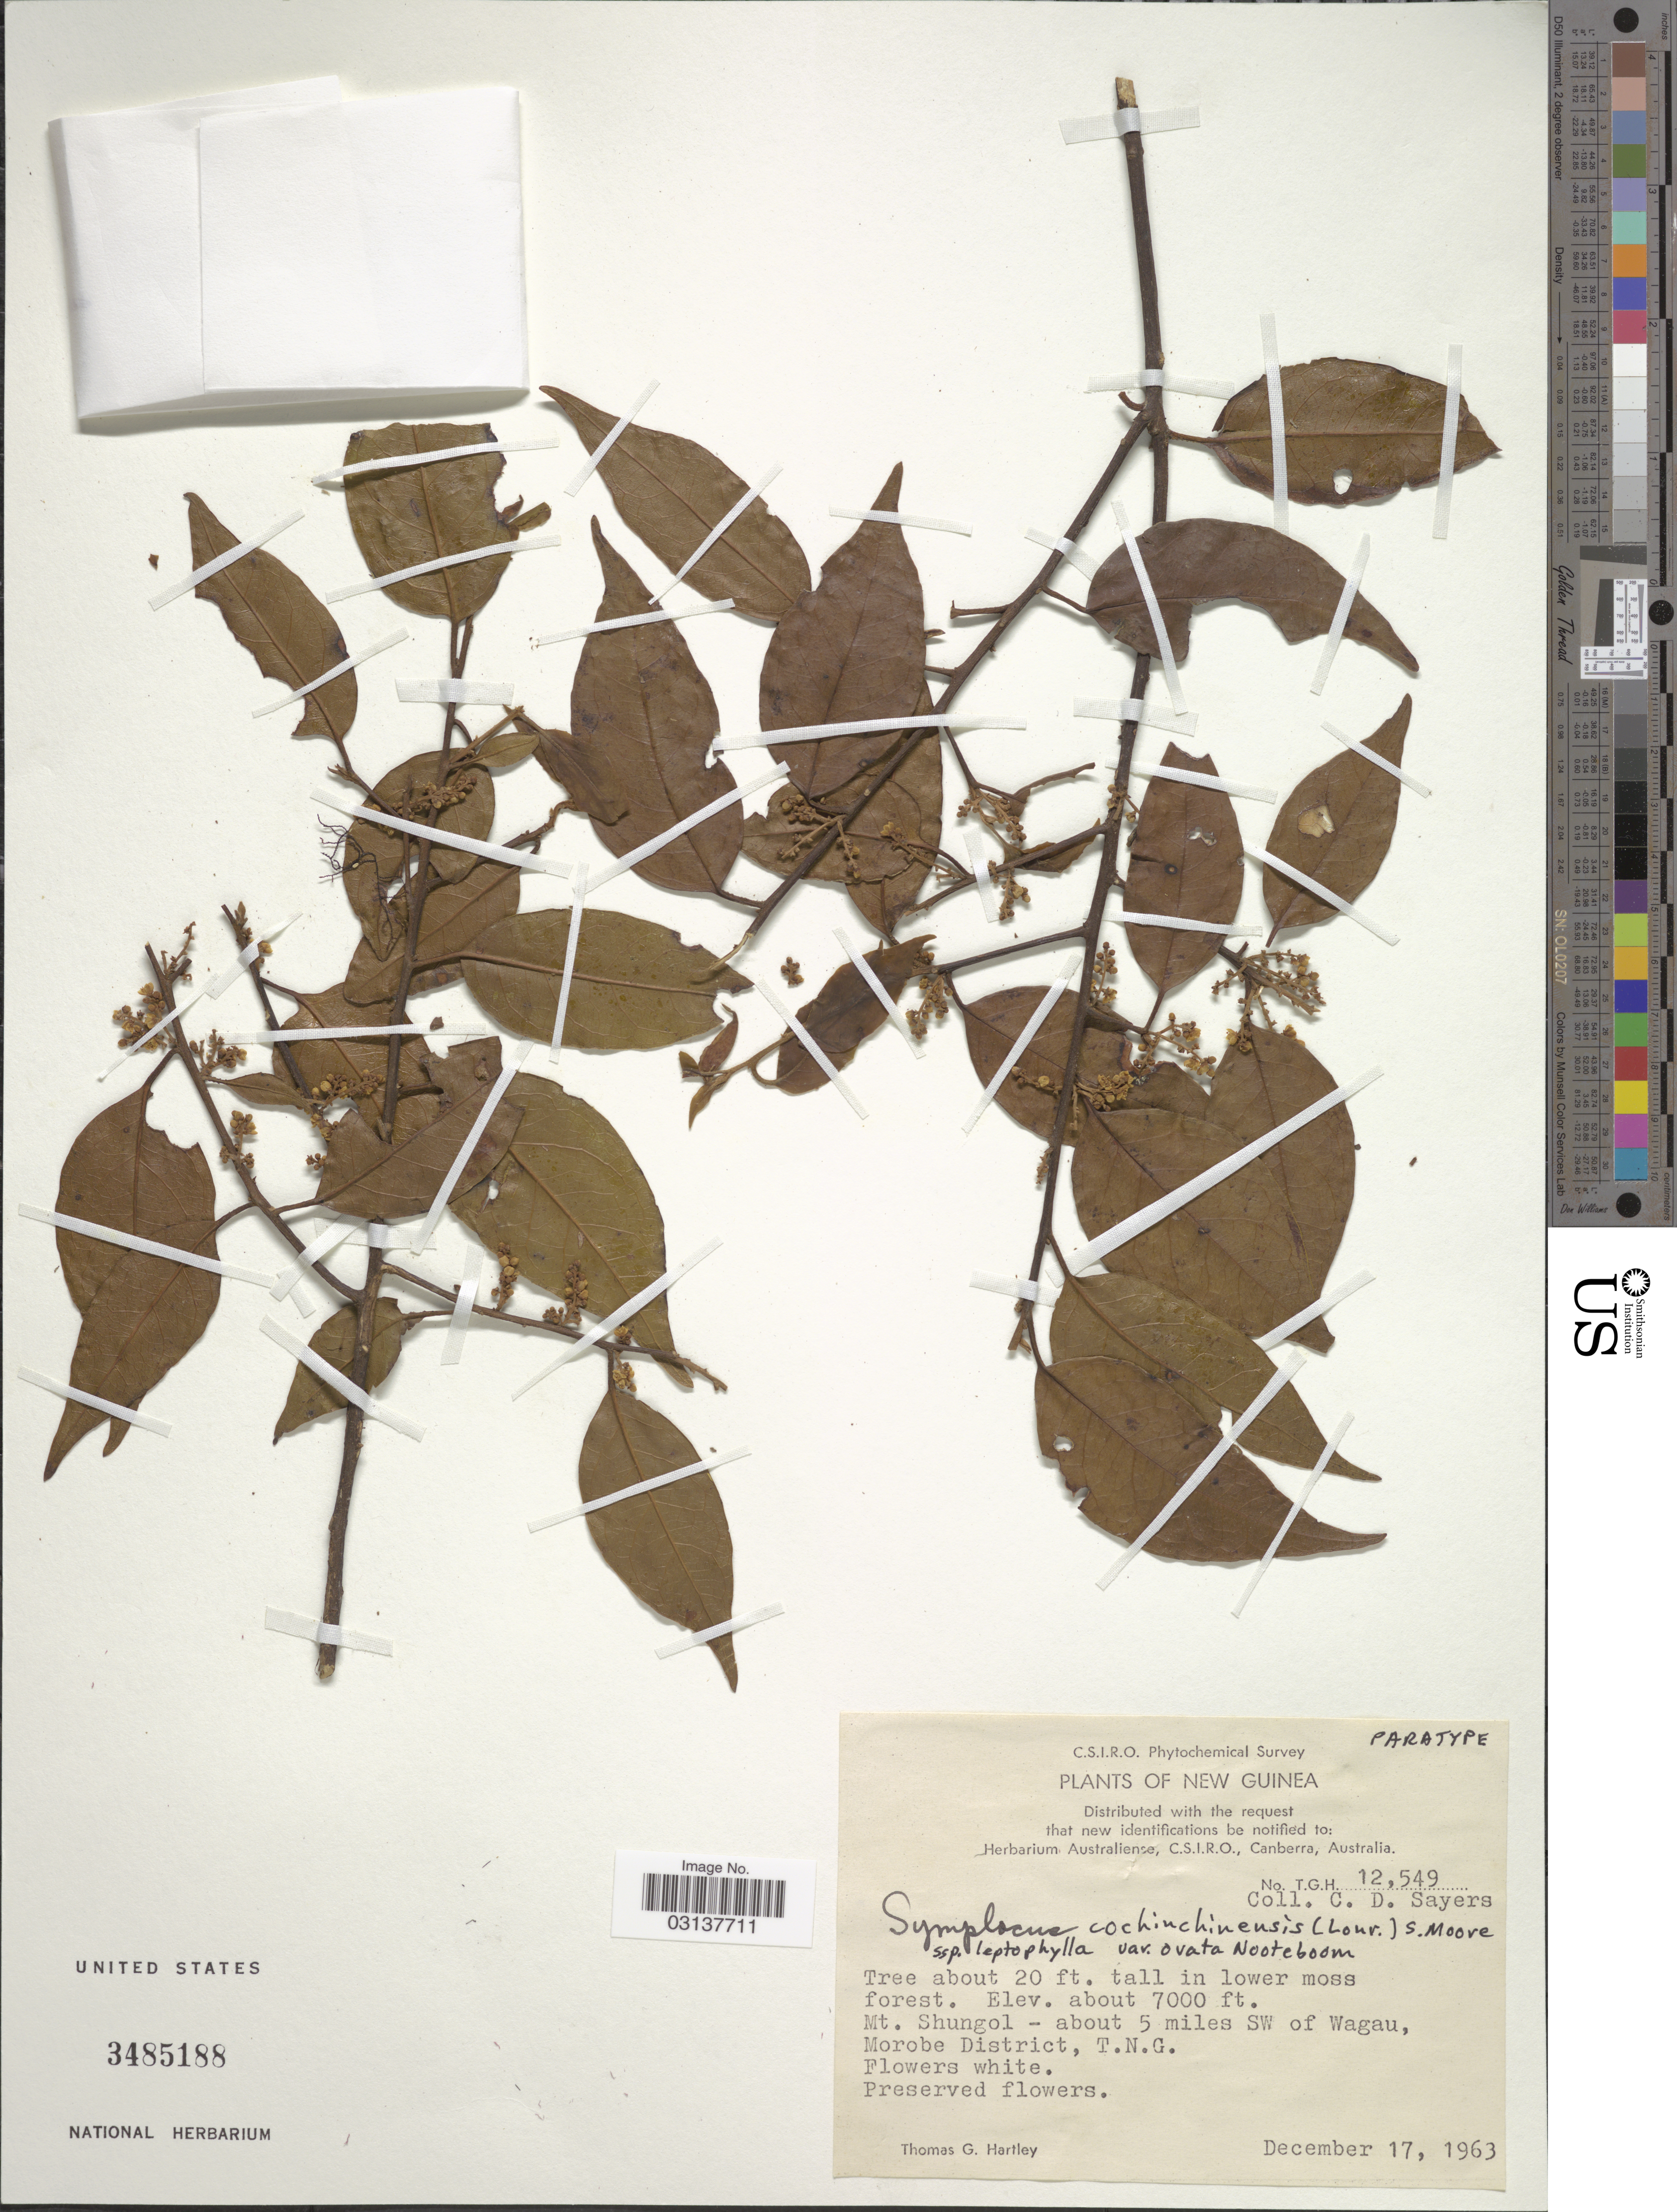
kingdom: Plantae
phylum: Tracheophyta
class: Magnoliopsida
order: Ericales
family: Symplocaceae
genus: Symplocos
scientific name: Symplocos cochinchinensis var. ovata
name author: Noot.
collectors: T. Hartley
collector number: T.G.H. 12549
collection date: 1963-12-17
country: Papua New Guinea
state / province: Morobe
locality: Mt. Shungol, about 5 miles SW of Wagau, Morobe District, T.N.G.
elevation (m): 2134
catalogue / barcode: US 3485188